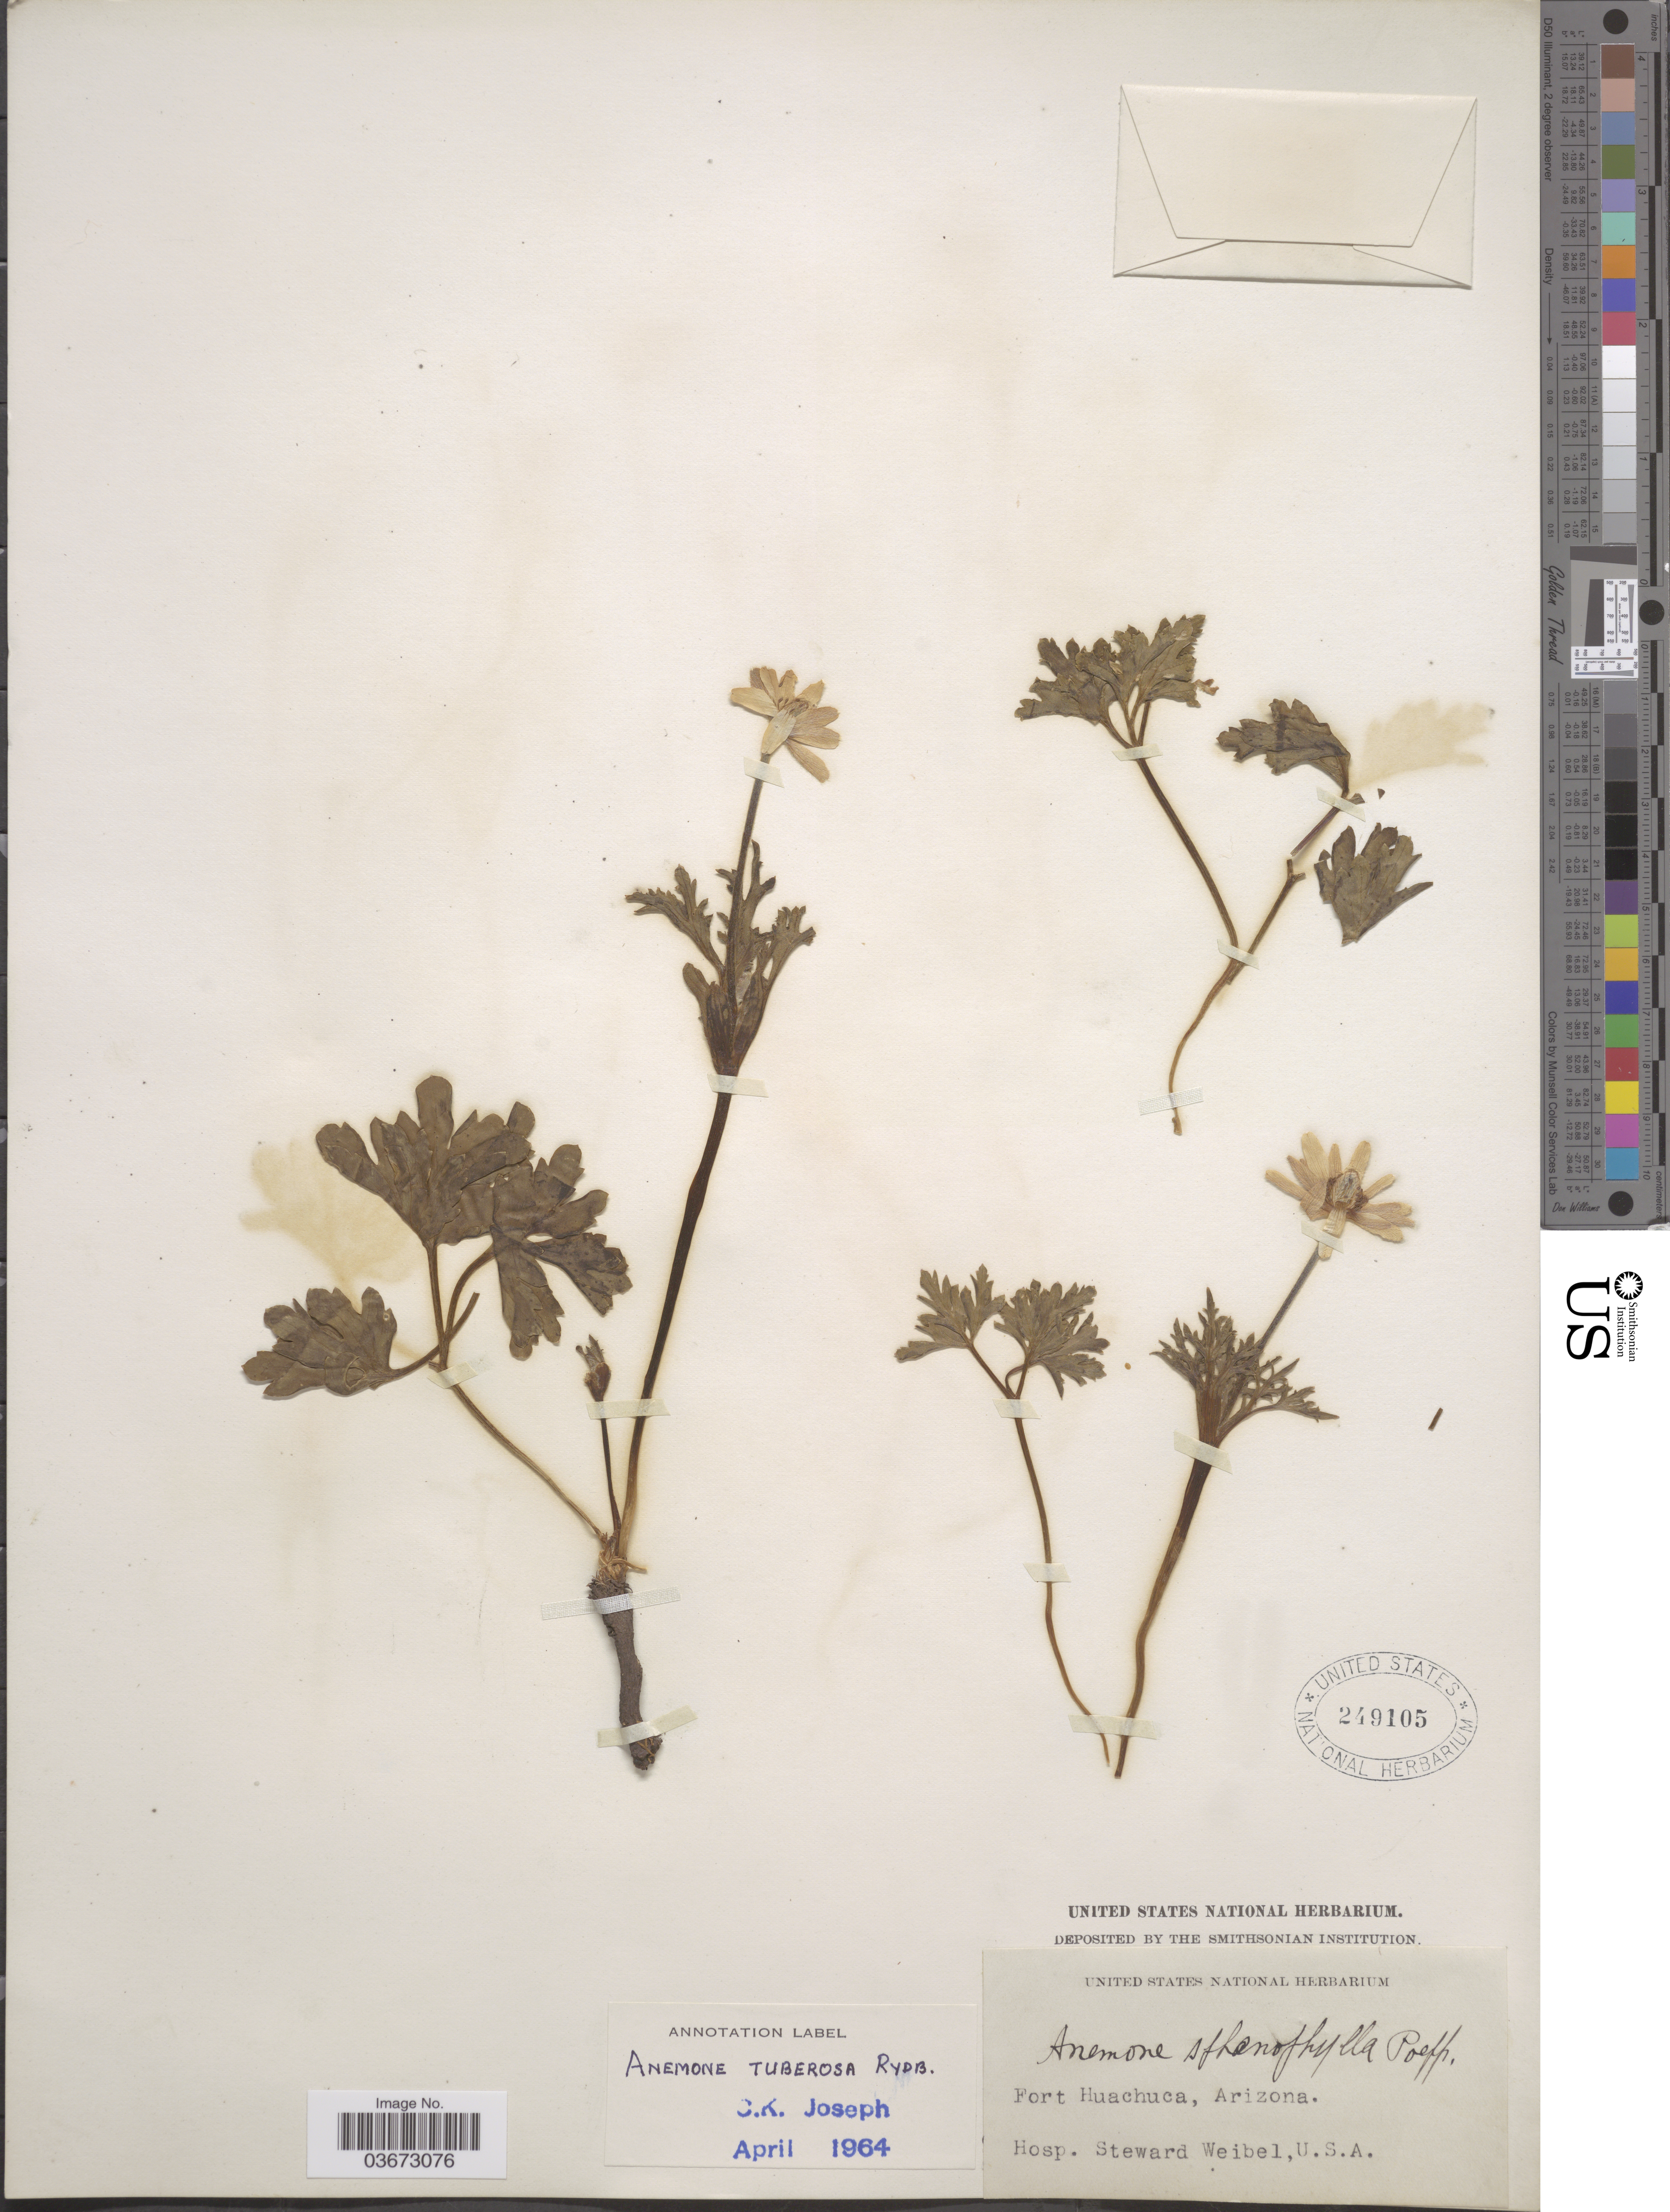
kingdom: Plantae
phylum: Tracheophyta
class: Magnoliopsida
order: Ranunculales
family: Ranunculaceae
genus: Anemone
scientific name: Anemone tuberosa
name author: Rydb.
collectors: Hosp. Steward Weibel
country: United States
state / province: Arizona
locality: Fort Huachuca.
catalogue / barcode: US 249105